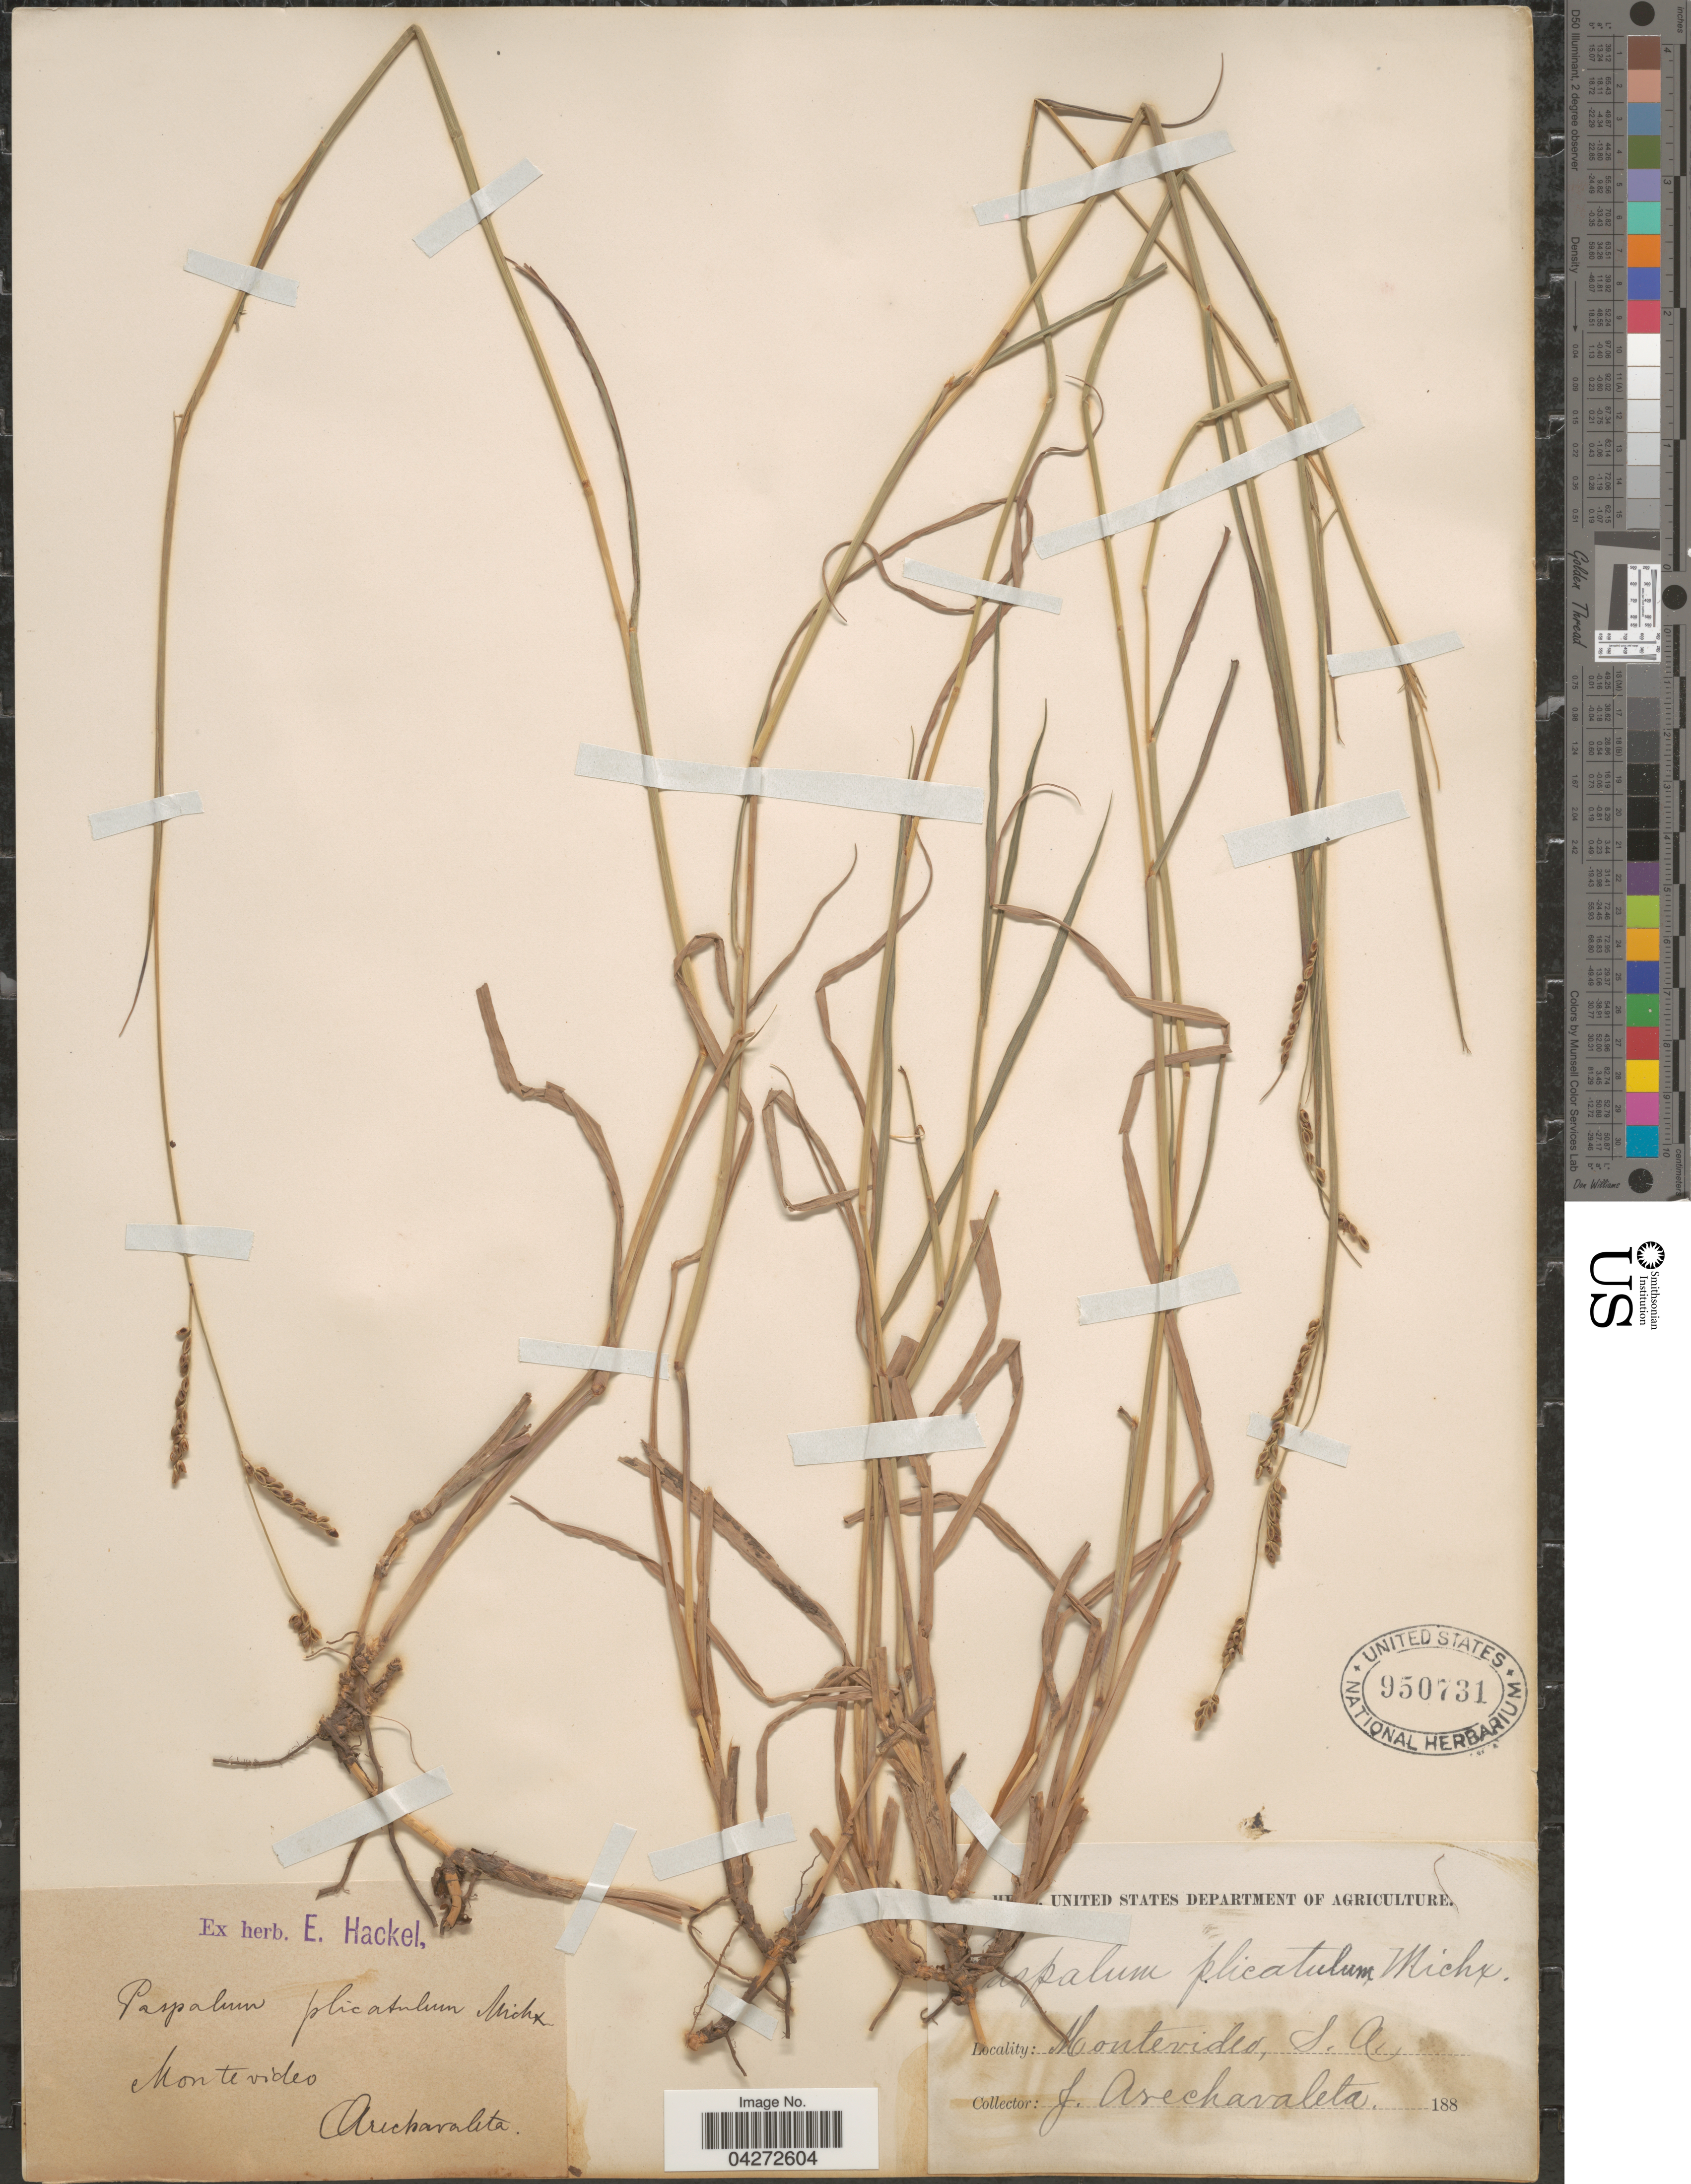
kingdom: Plantae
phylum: Tracheophyta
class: Liliopsida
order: Poales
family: Poaceae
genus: Paspalum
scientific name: Paspalum nicorae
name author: Parodi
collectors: J. Arechavaleta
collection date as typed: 188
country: Uruguay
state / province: Montevideo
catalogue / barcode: US 950731